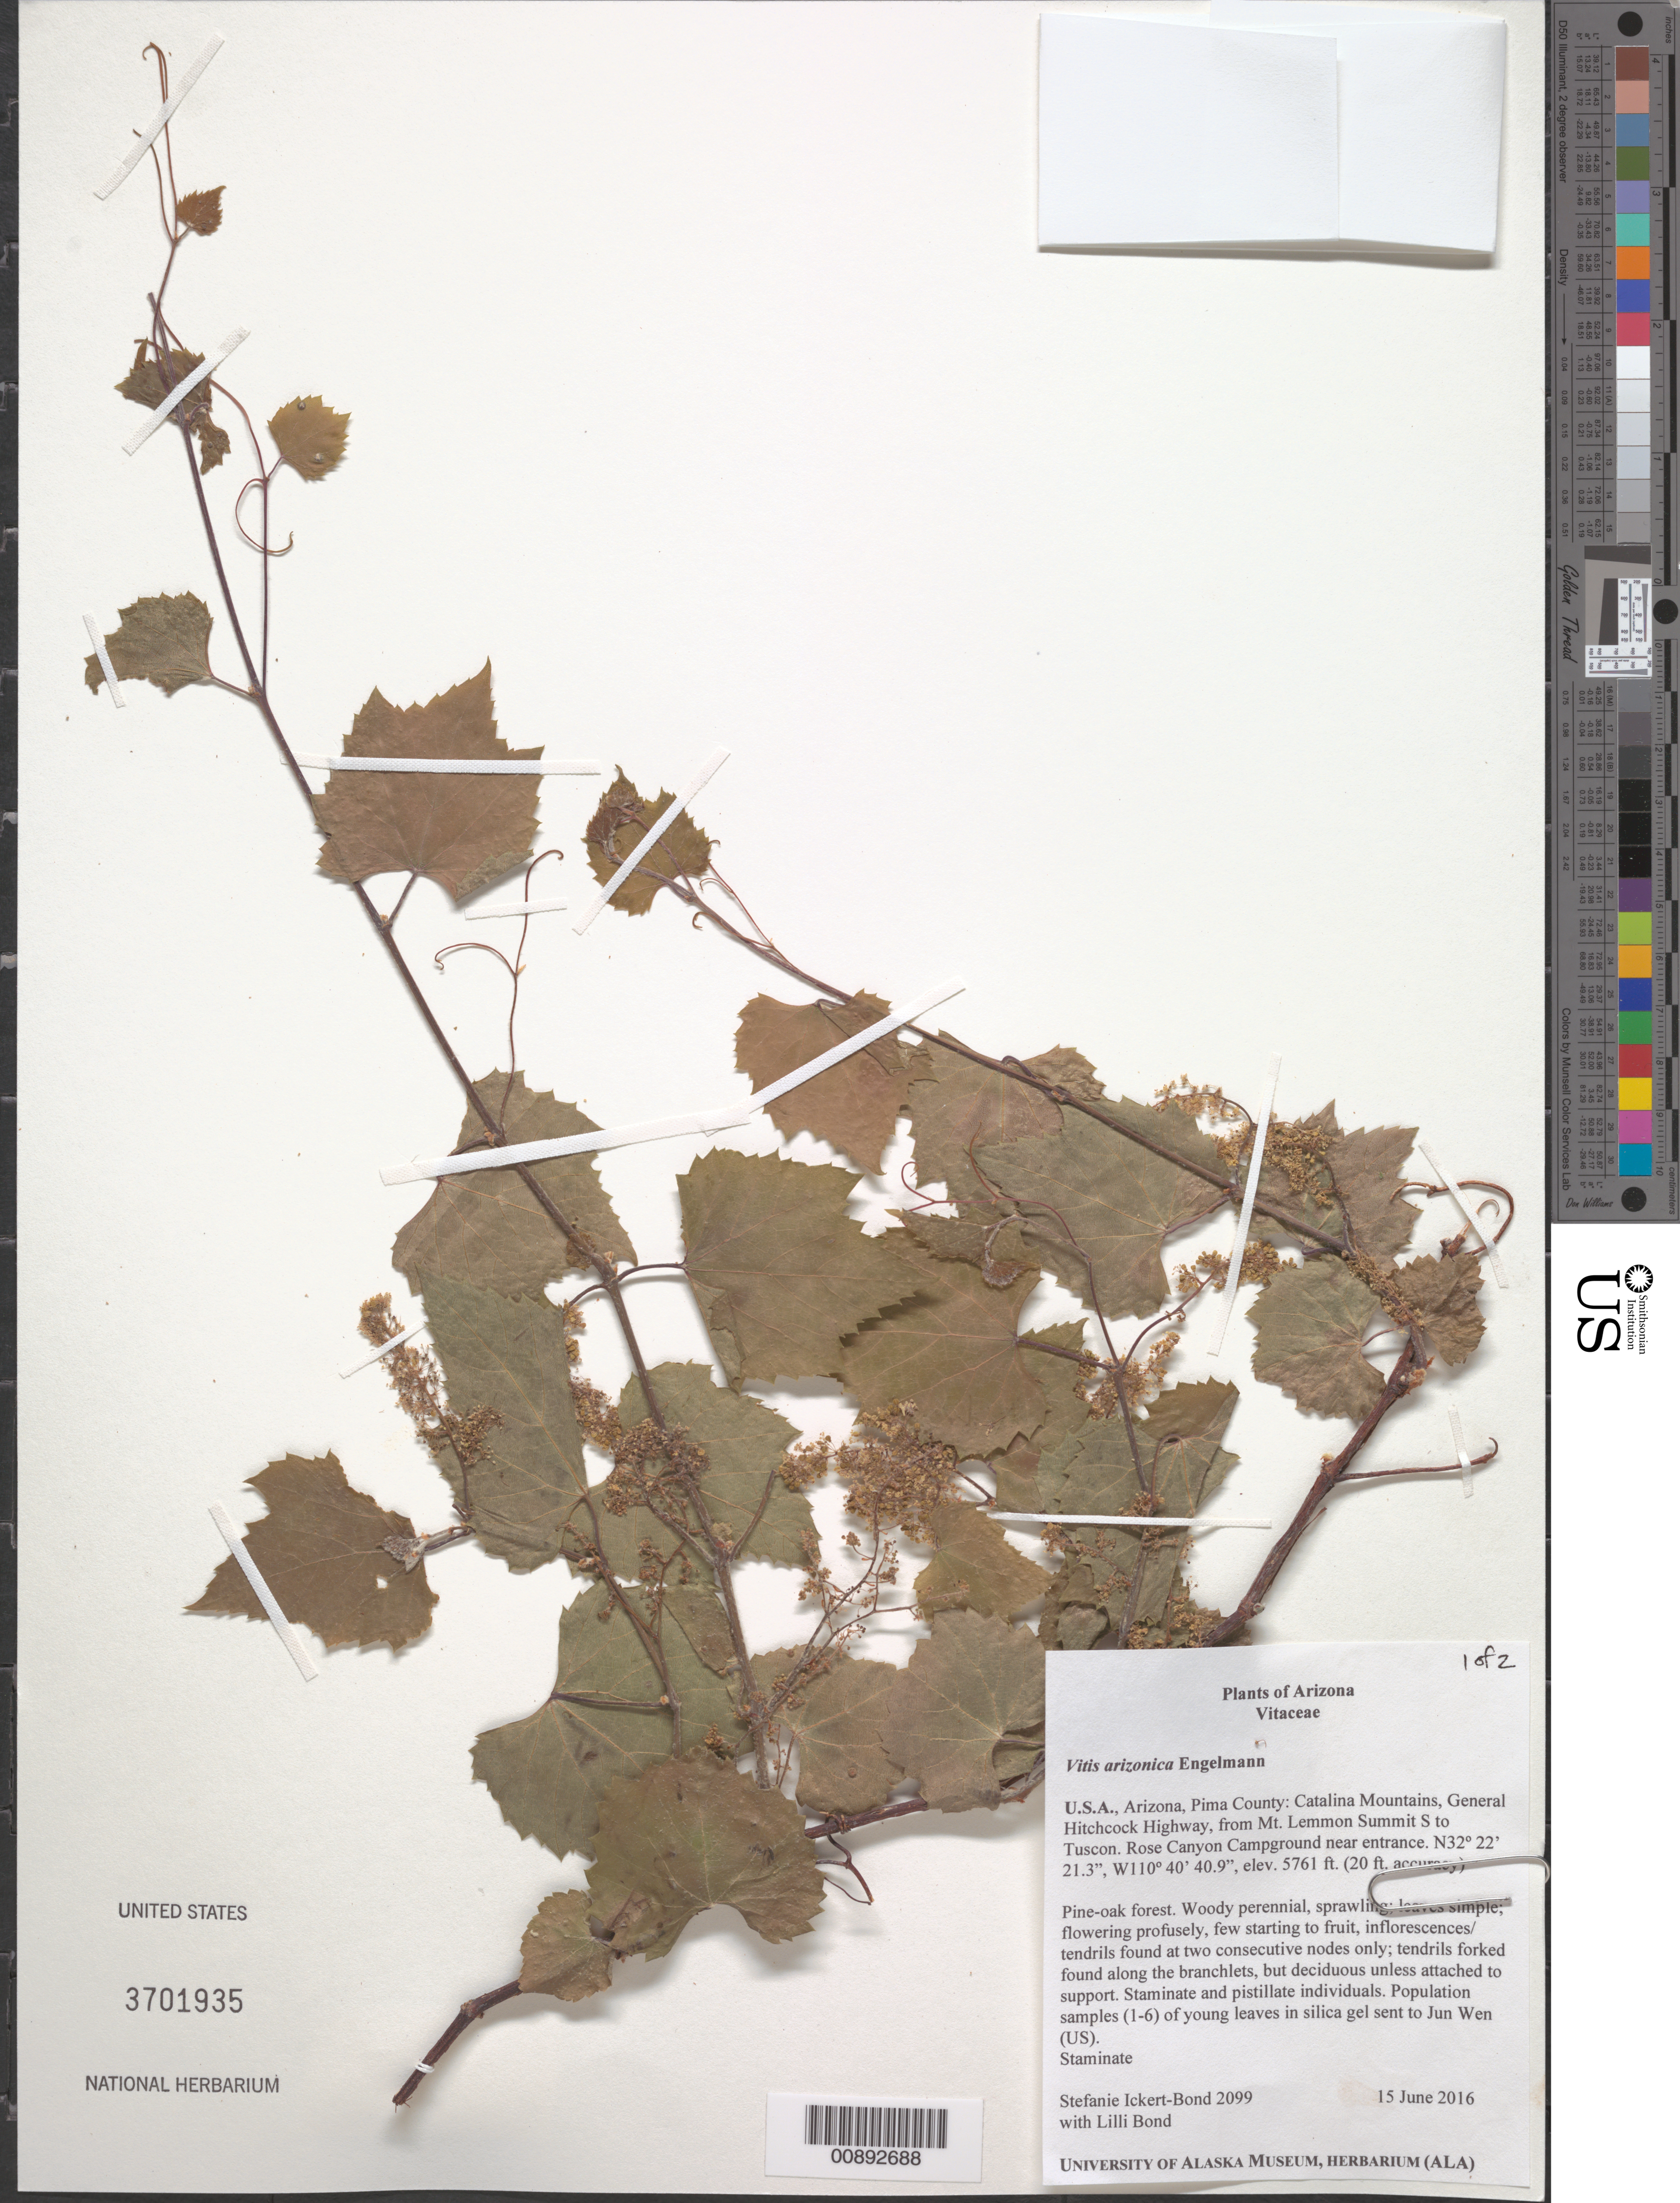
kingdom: Plantae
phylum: Tracheophyta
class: Magnoliopsida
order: Vitales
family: Vitaceae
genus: Vitis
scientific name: Vitis arizonica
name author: Engelm.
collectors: S. Ickert-Bond & L. Bond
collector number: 2099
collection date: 2016-06-15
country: United States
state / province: Arizona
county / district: Pima County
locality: Catalina Mountains, General Hitchcock Highway, from Mt. lemmon Summit S to Tucson. Rose Canyon Campground near entrance.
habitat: Pine-oak forest.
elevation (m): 1756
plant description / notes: Population samples (1-6) of young leaves in silica gel sent to Jun Wen (US).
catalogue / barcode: US 3701935